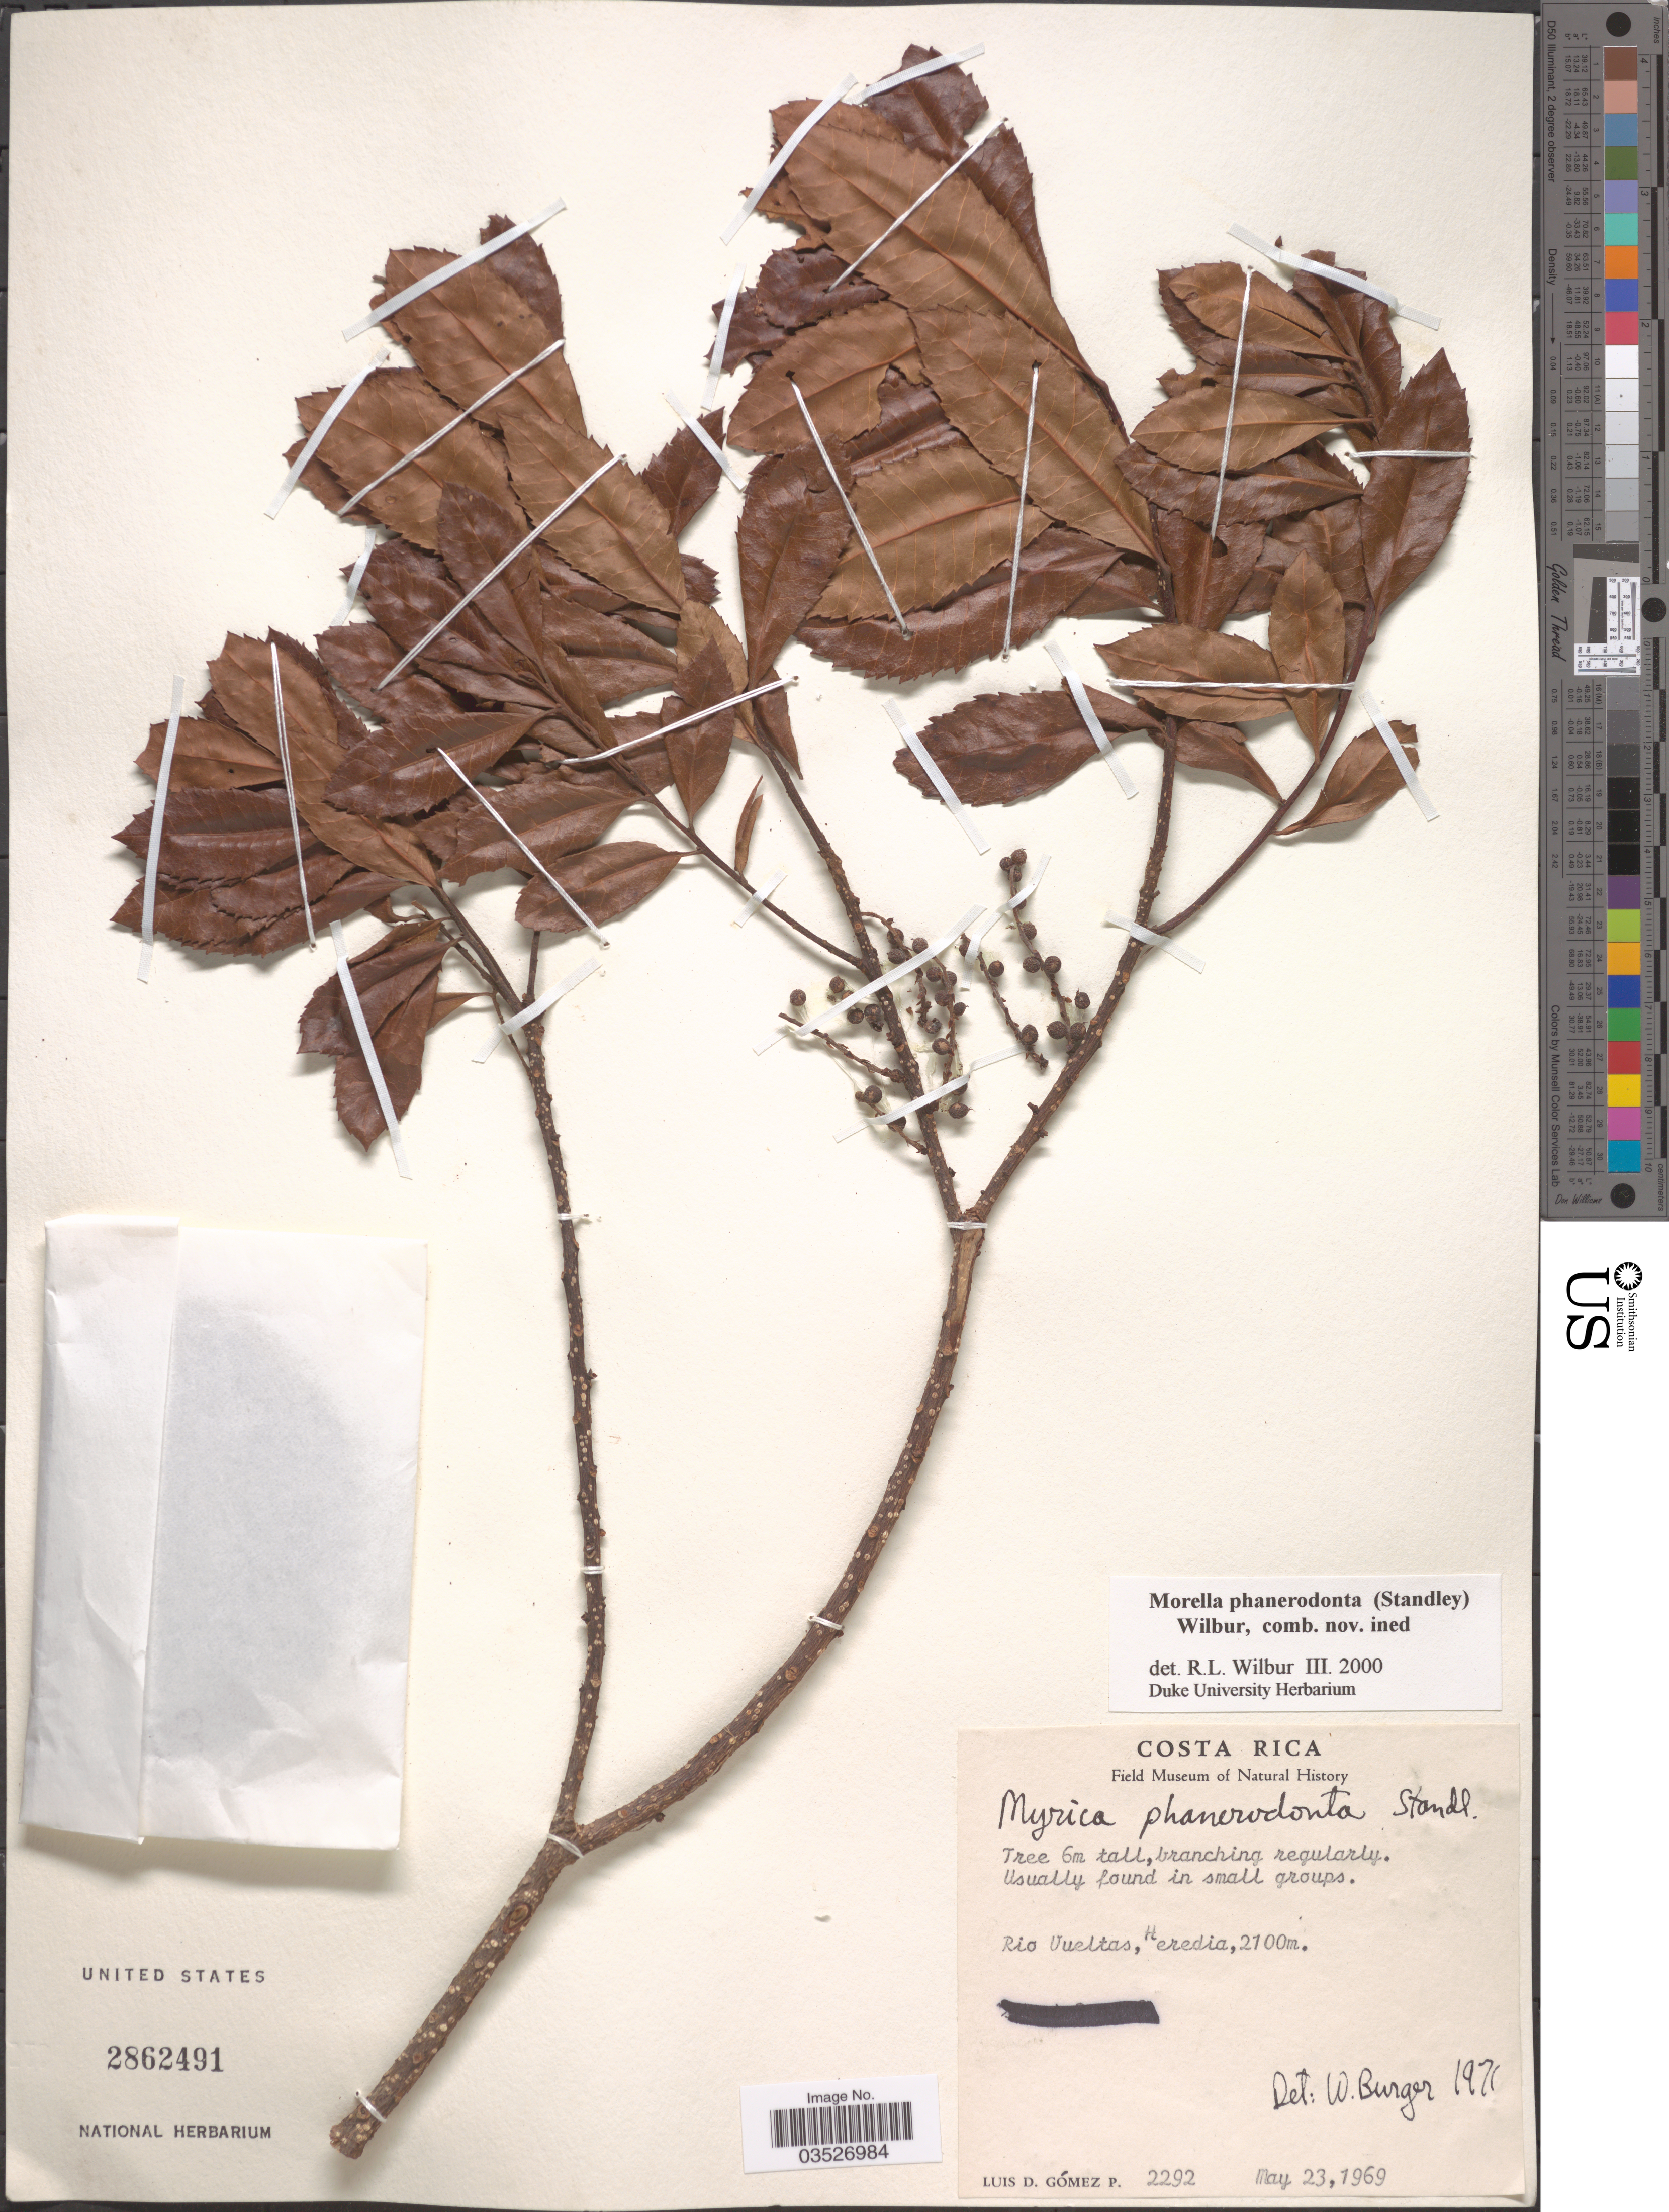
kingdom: Plantae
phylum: Tracheophyta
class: Magnoliopsida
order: Fagales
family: Myricaceae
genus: Morella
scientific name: Morella phanerodonta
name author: (Standl.) Wilbur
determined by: Strong, M. T., (US), Smithsonian Institution - National Museum of Natural History (UNITED STATES)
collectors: L. D. Gómez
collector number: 2292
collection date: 1969-05-23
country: Costa Rica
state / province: Heredia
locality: Rio Vueltas.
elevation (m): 2100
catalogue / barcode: US 2862491